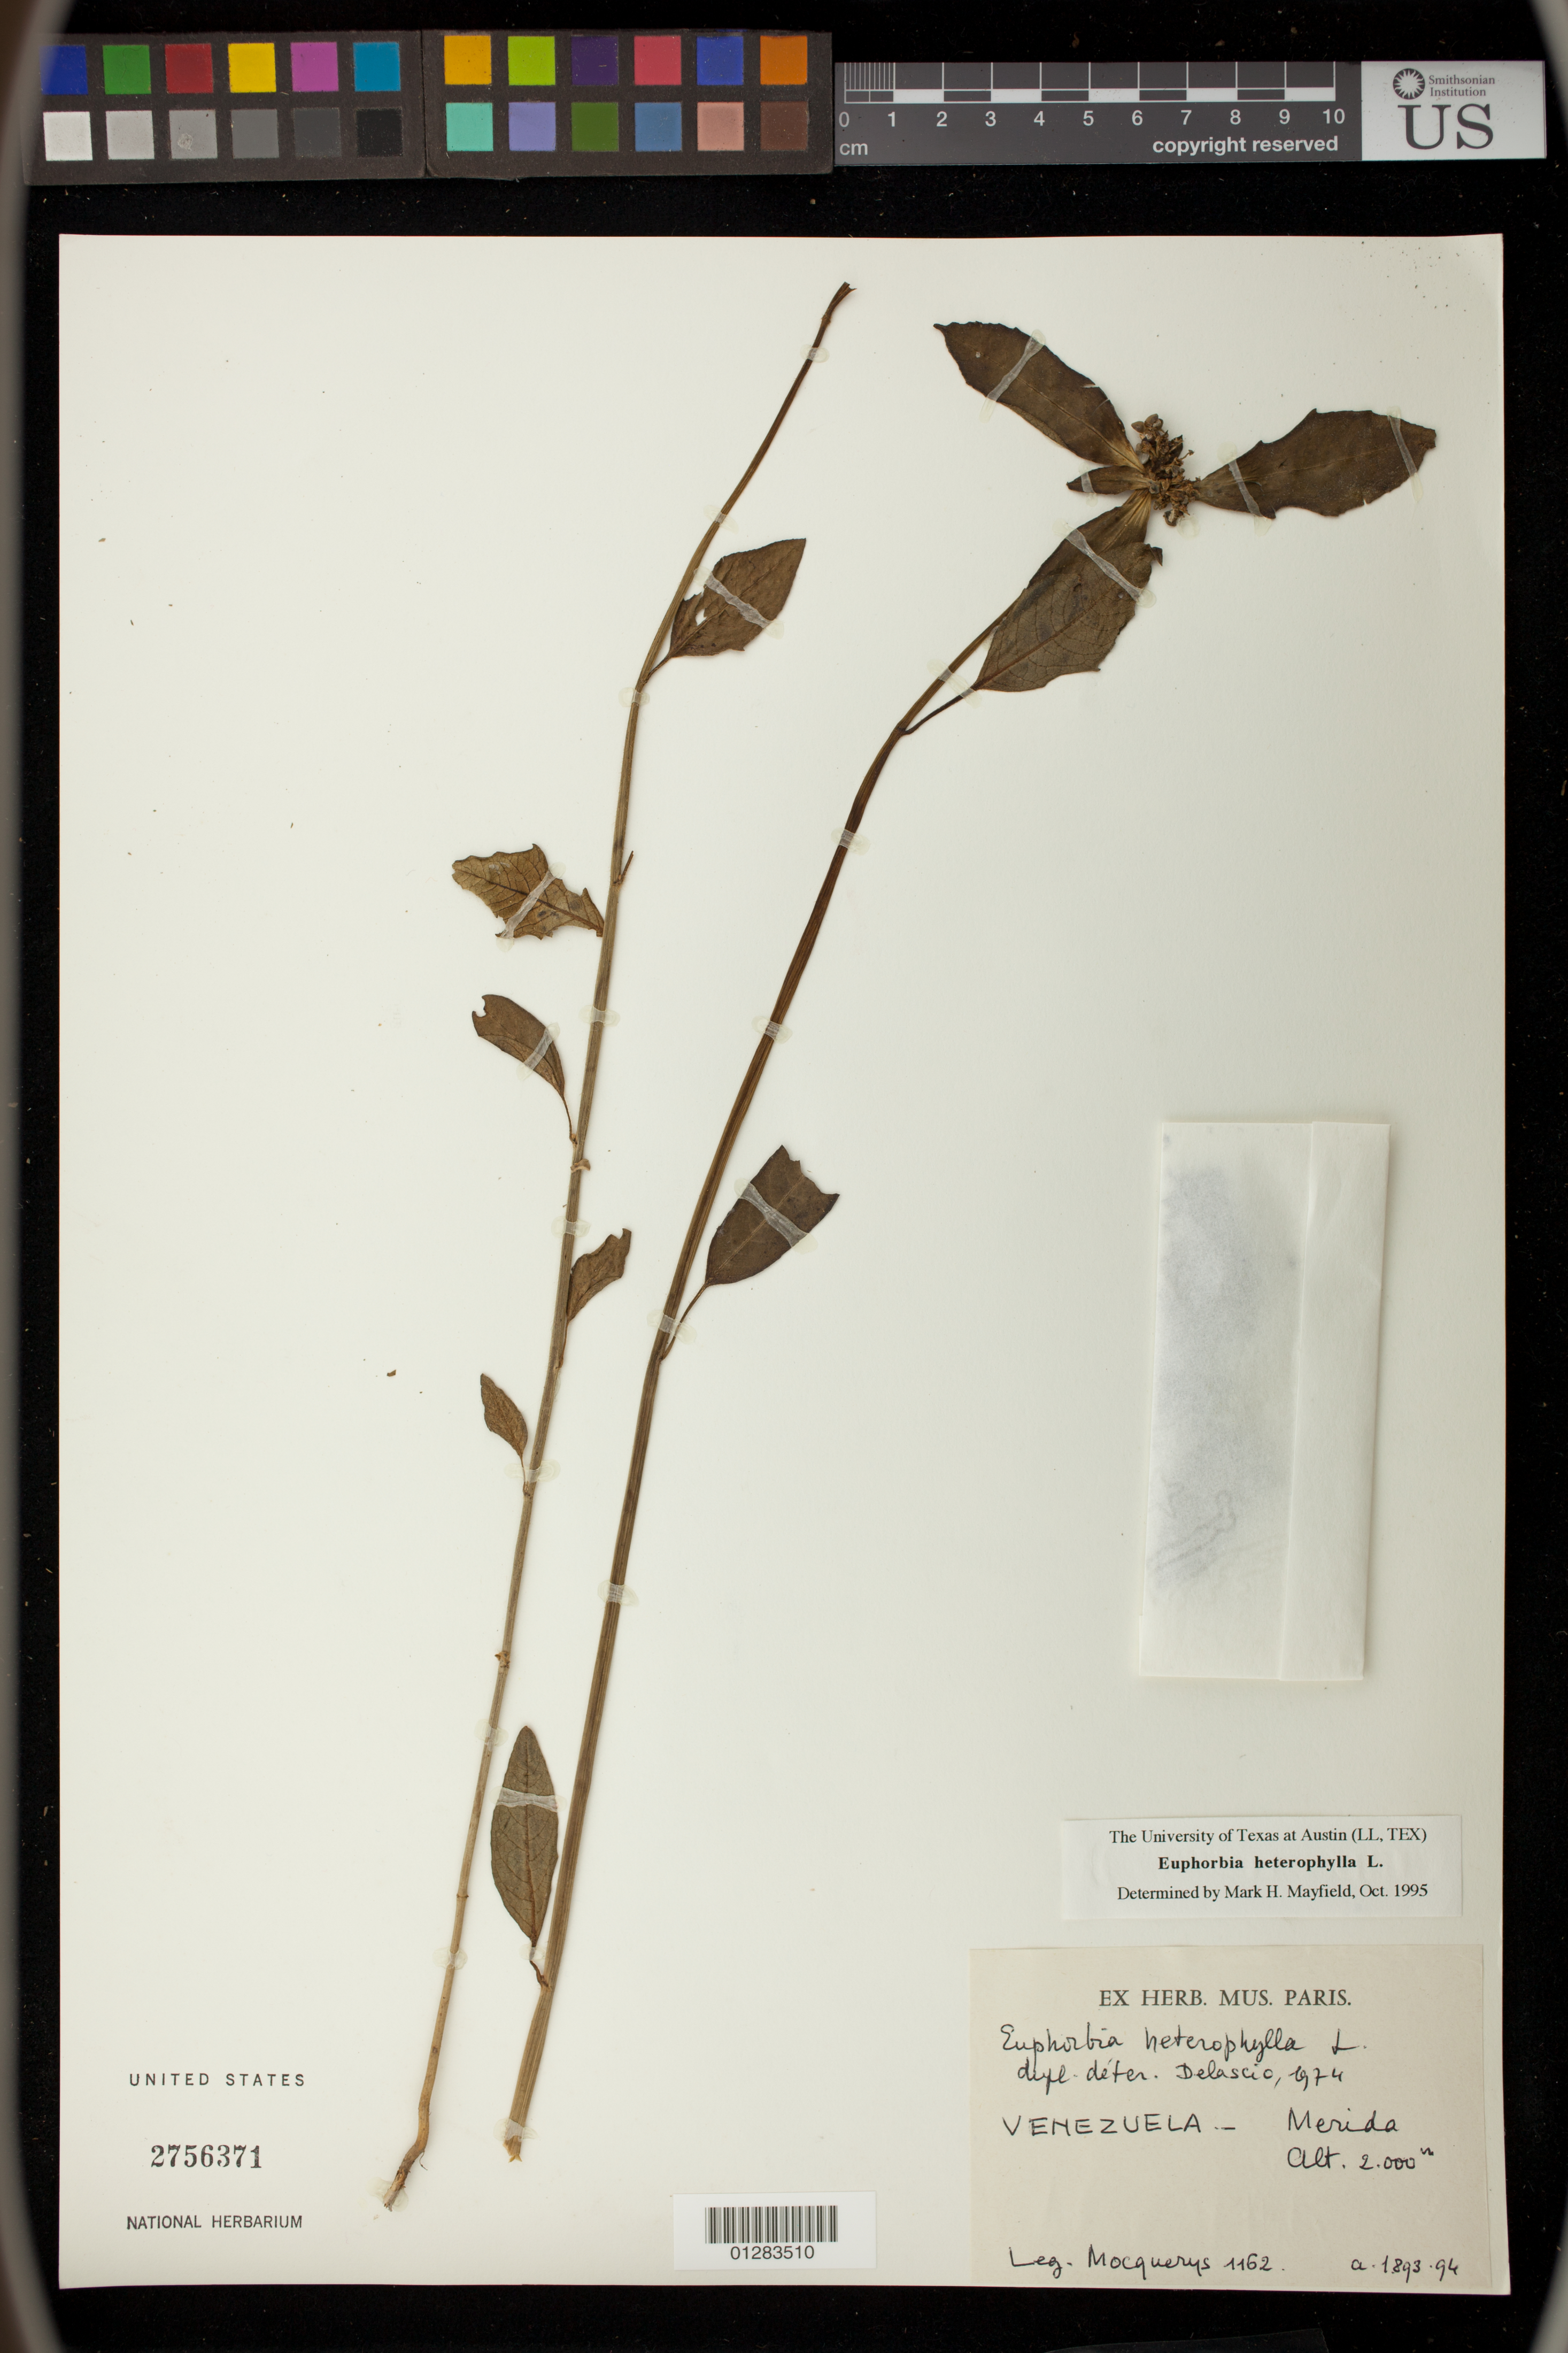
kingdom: Plantae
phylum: Tracheophyta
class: Magnoliopsida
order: Malpighiales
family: Euphorbiaceae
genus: Euphorbia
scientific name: Euphorbia heterophylla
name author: L.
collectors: A. Mocquerys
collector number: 1162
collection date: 1893/1894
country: Venezuela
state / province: Mérida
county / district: Libertador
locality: Mérida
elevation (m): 2000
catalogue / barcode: US 2756371